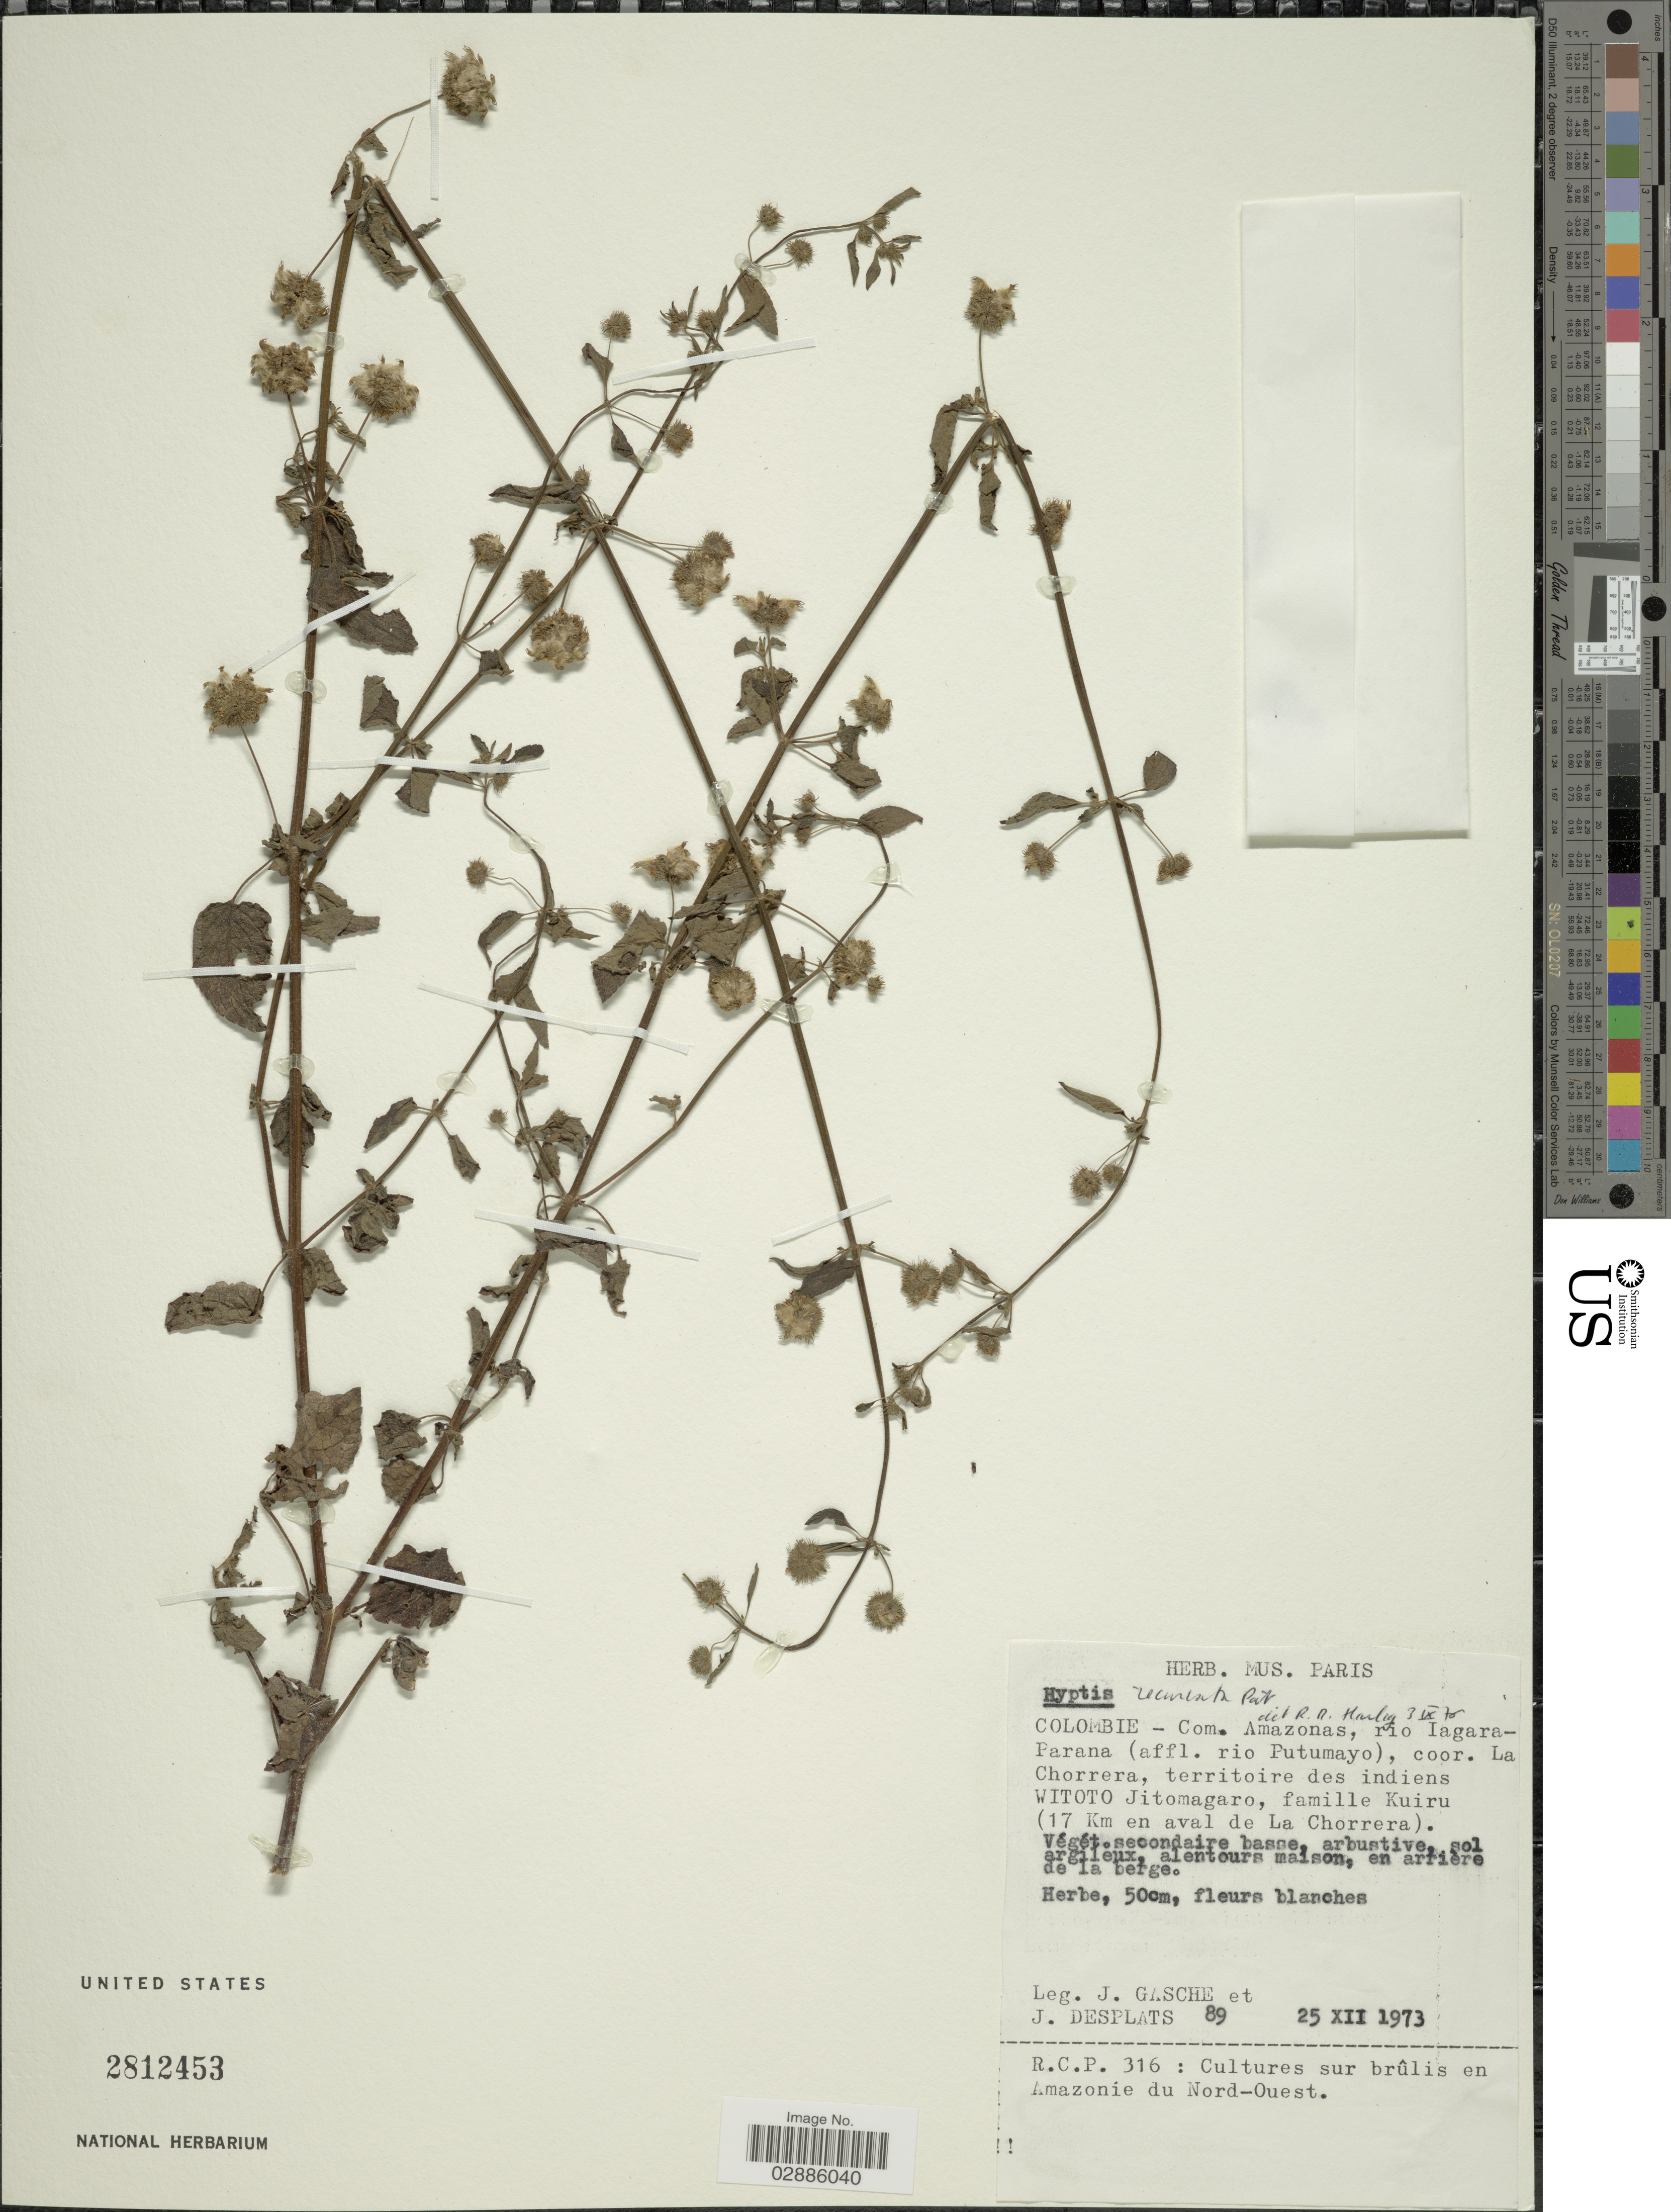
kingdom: Plantae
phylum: Tracheophyta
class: Magnoliopsida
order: Lamiales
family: Lamiaceae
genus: Hyptis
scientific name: Hyptis recurvata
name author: Poit.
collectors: J. Gasche & J. Desplats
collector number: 89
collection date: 1973-12-25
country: Colombia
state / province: Amazônas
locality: Com. Amazonas, rio Iagara-Parana (affl. rio Putumayo), coor. La Chorrera, territoire des indiens Witoto Jitomagaro, familie Kuiru (17 Km en aval de La Chorrera).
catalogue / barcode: US 2812453